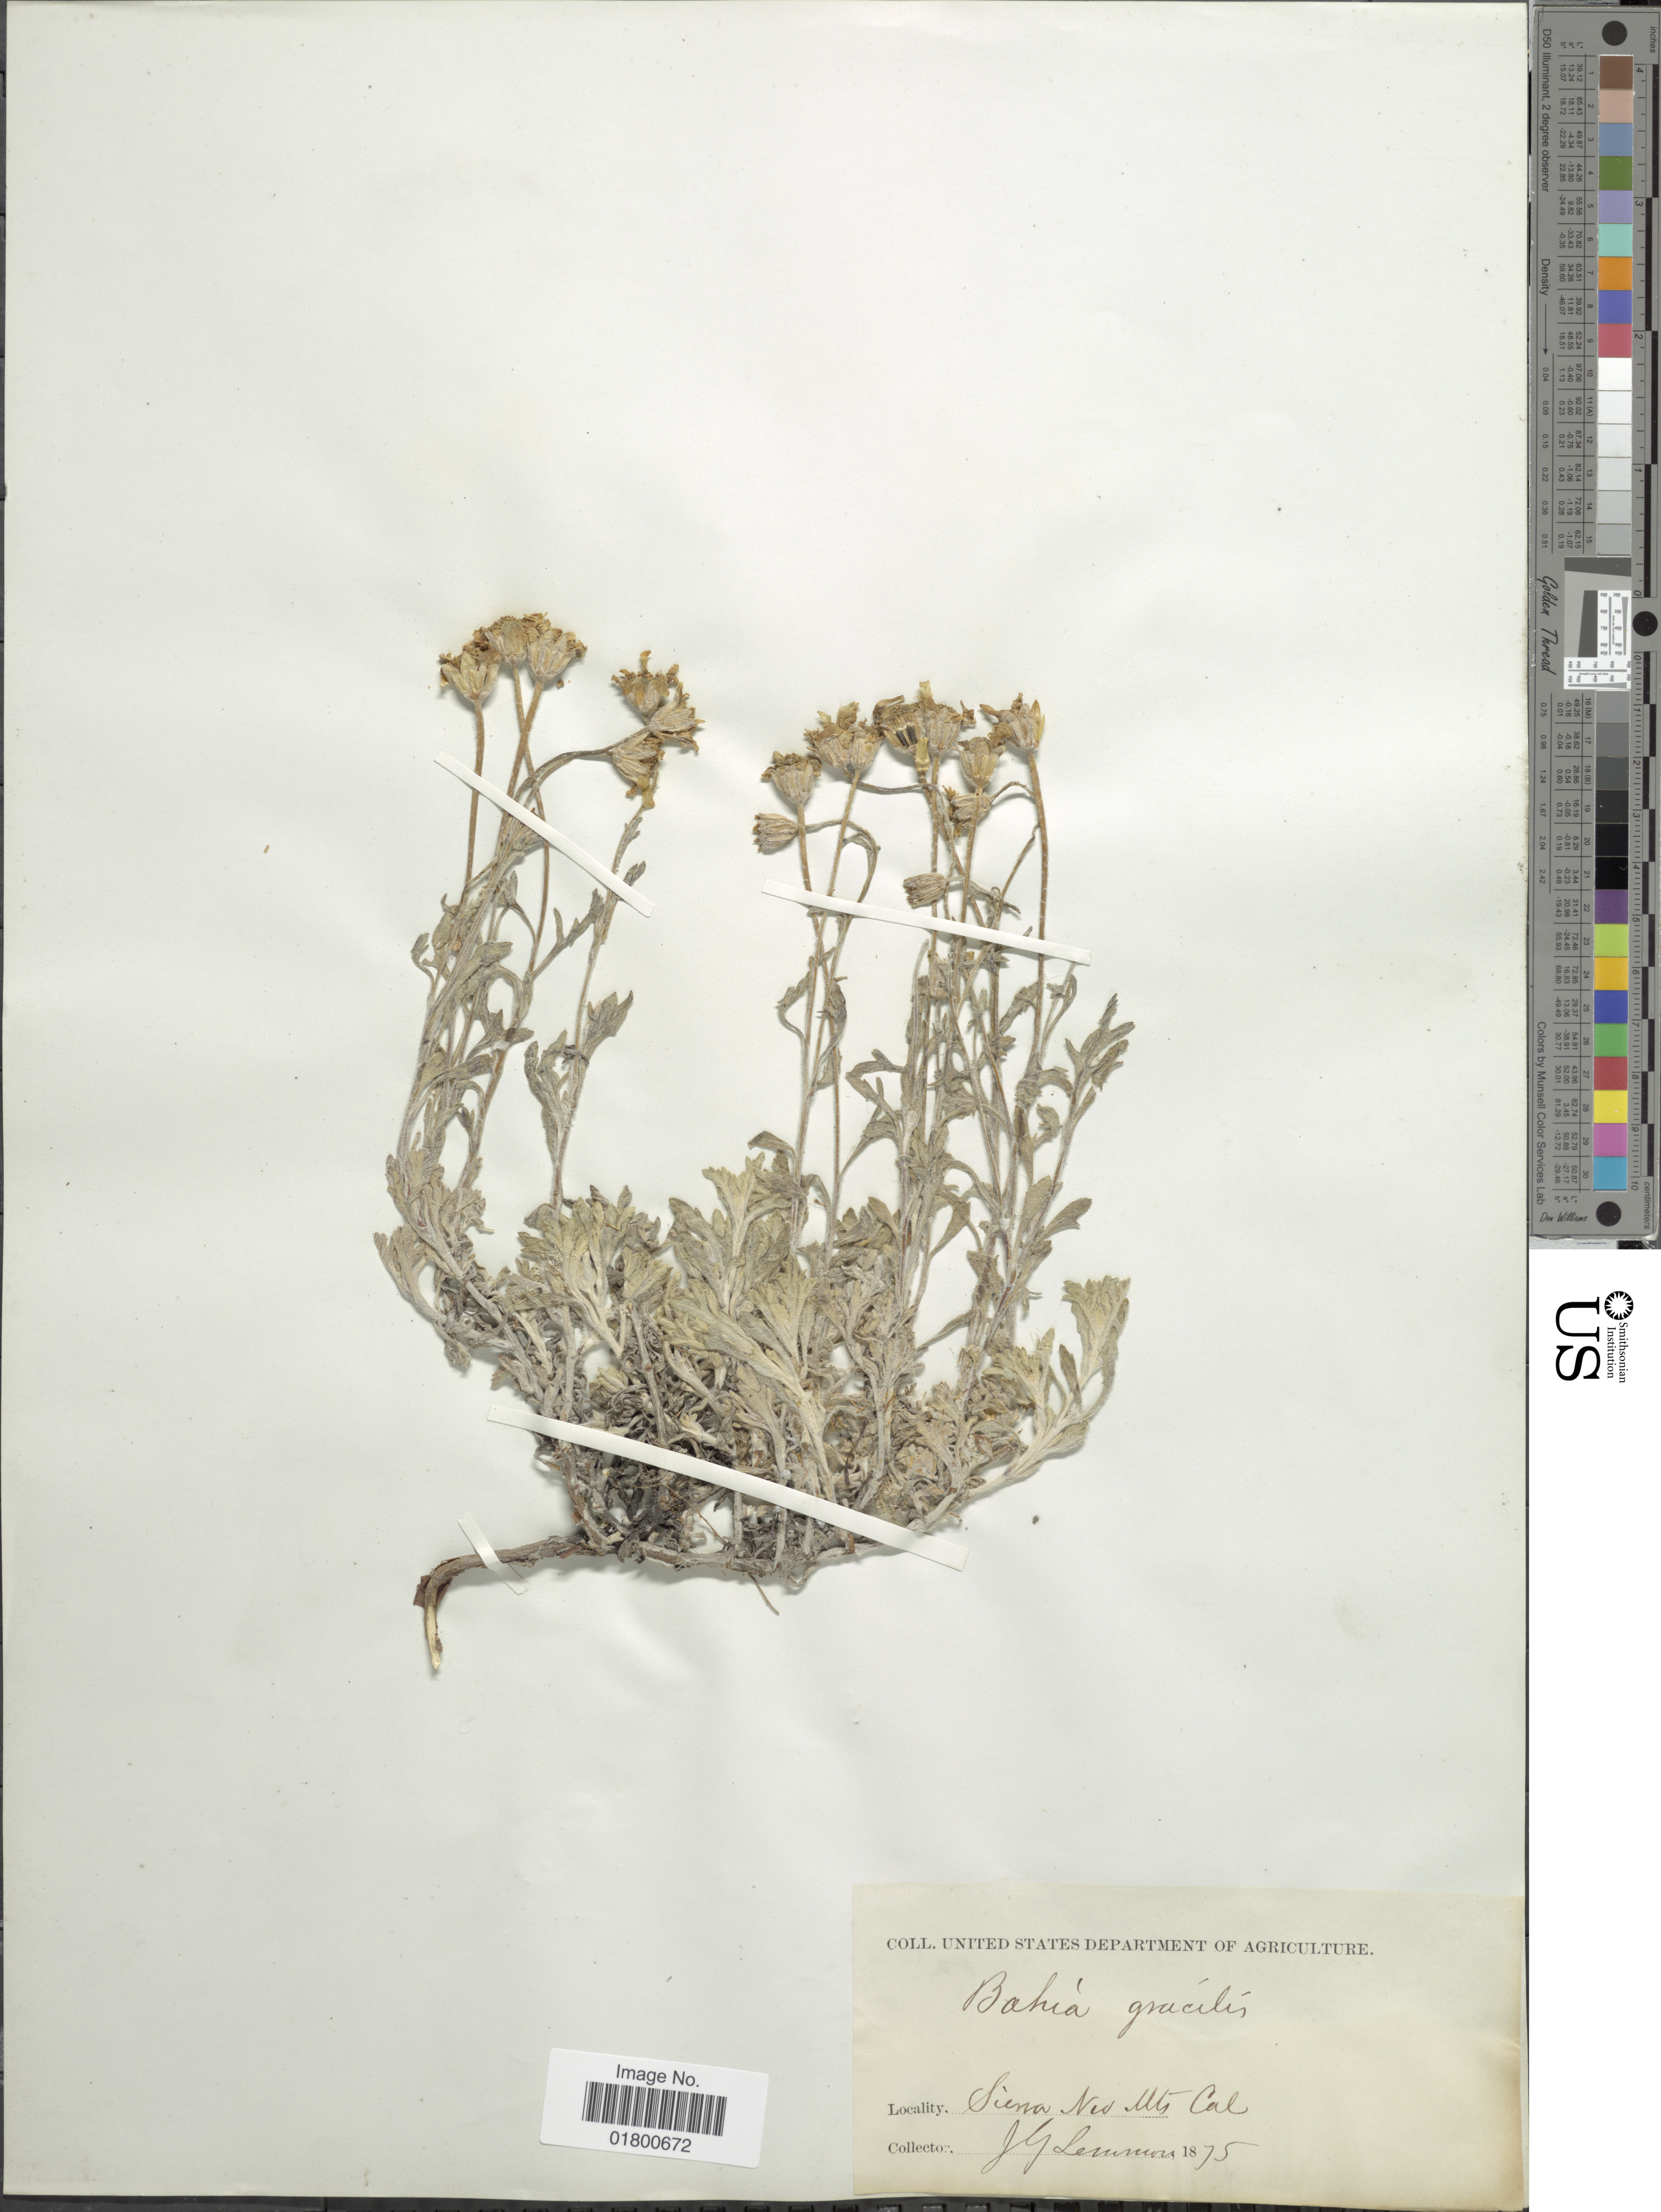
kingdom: Plantae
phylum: Tracheophyta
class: Magnoliopsida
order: Asterales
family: Asteraceae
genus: Eriophyllum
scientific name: Eriophyllum watsonii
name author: A. Gray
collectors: J. Lemmon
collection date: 1975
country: United States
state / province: California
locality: Sierra Nev Mts. Cal.